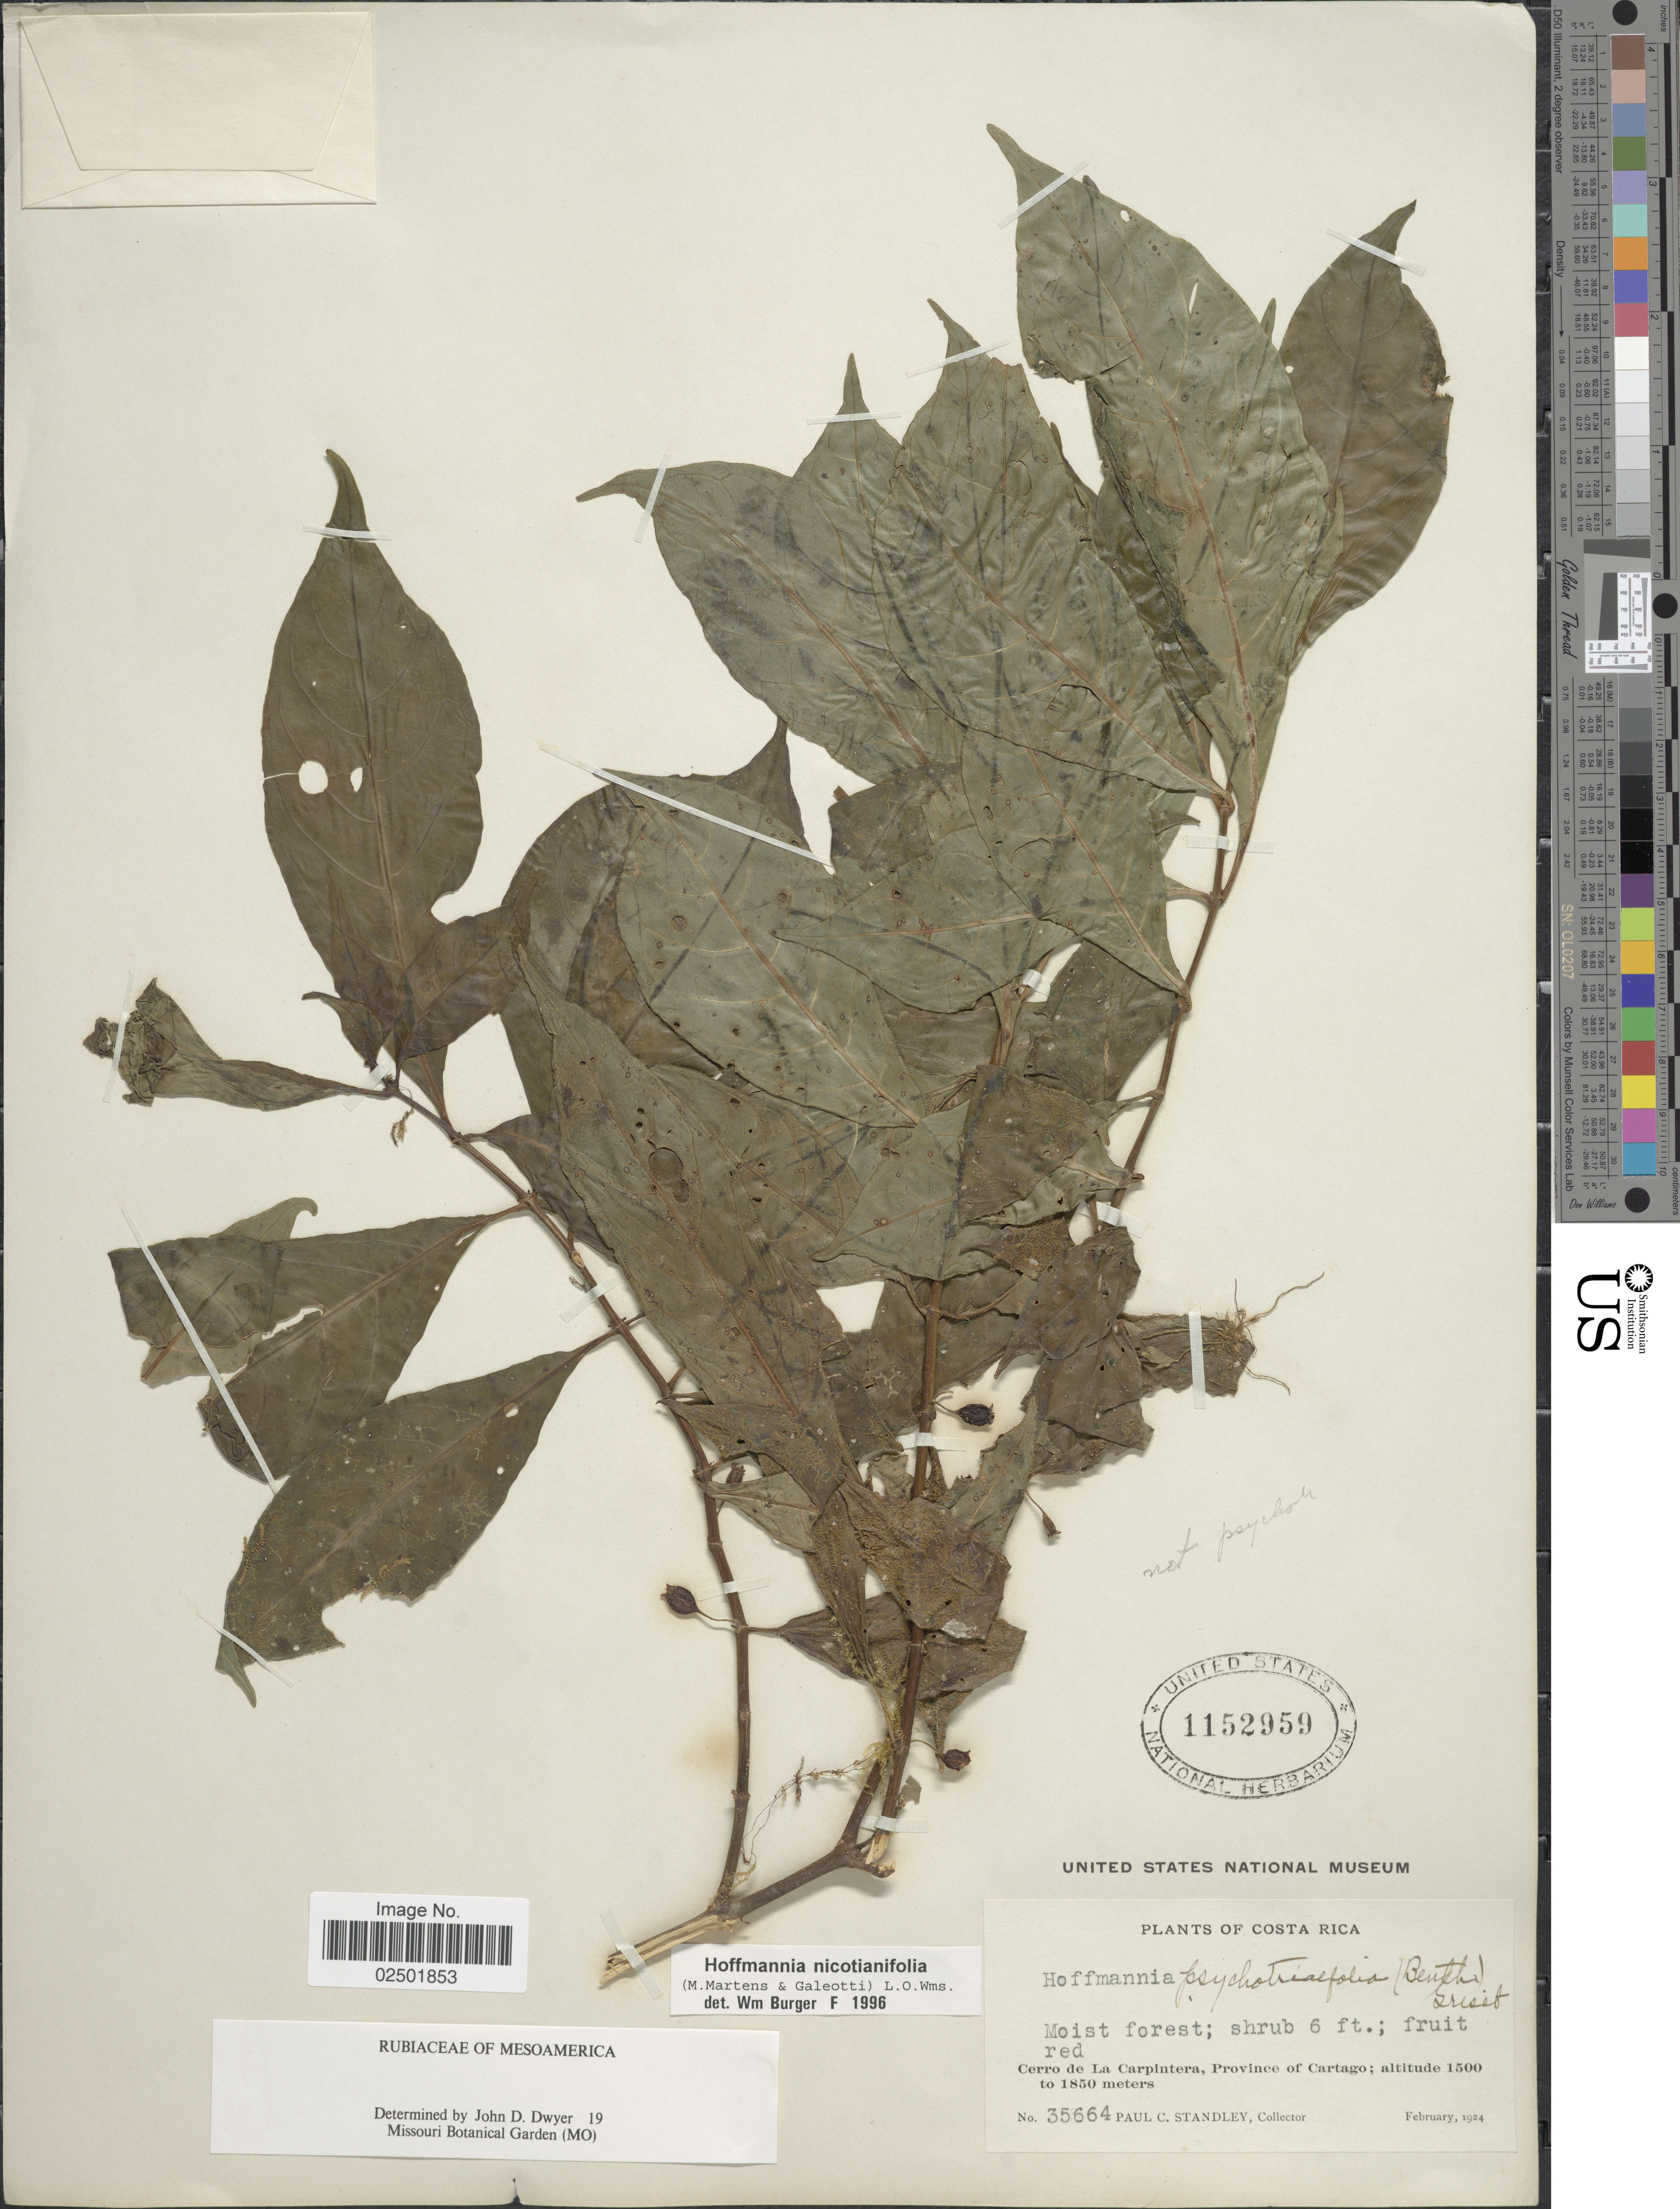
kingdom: Plantae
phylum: Tracheophyta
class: Magnoliopsida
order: Gentianales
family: Rubiaceae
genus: Hoffmannia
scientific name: Hoffmannia nicotianifolia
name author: (M. Martens & Galeoti) L.O. Williams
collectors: P. C. Standley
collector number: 35664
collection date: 1924-02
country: Costa Rica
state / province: Cartago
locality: Cerro de La Carpintera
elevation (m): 1500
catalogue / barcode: US 1152959